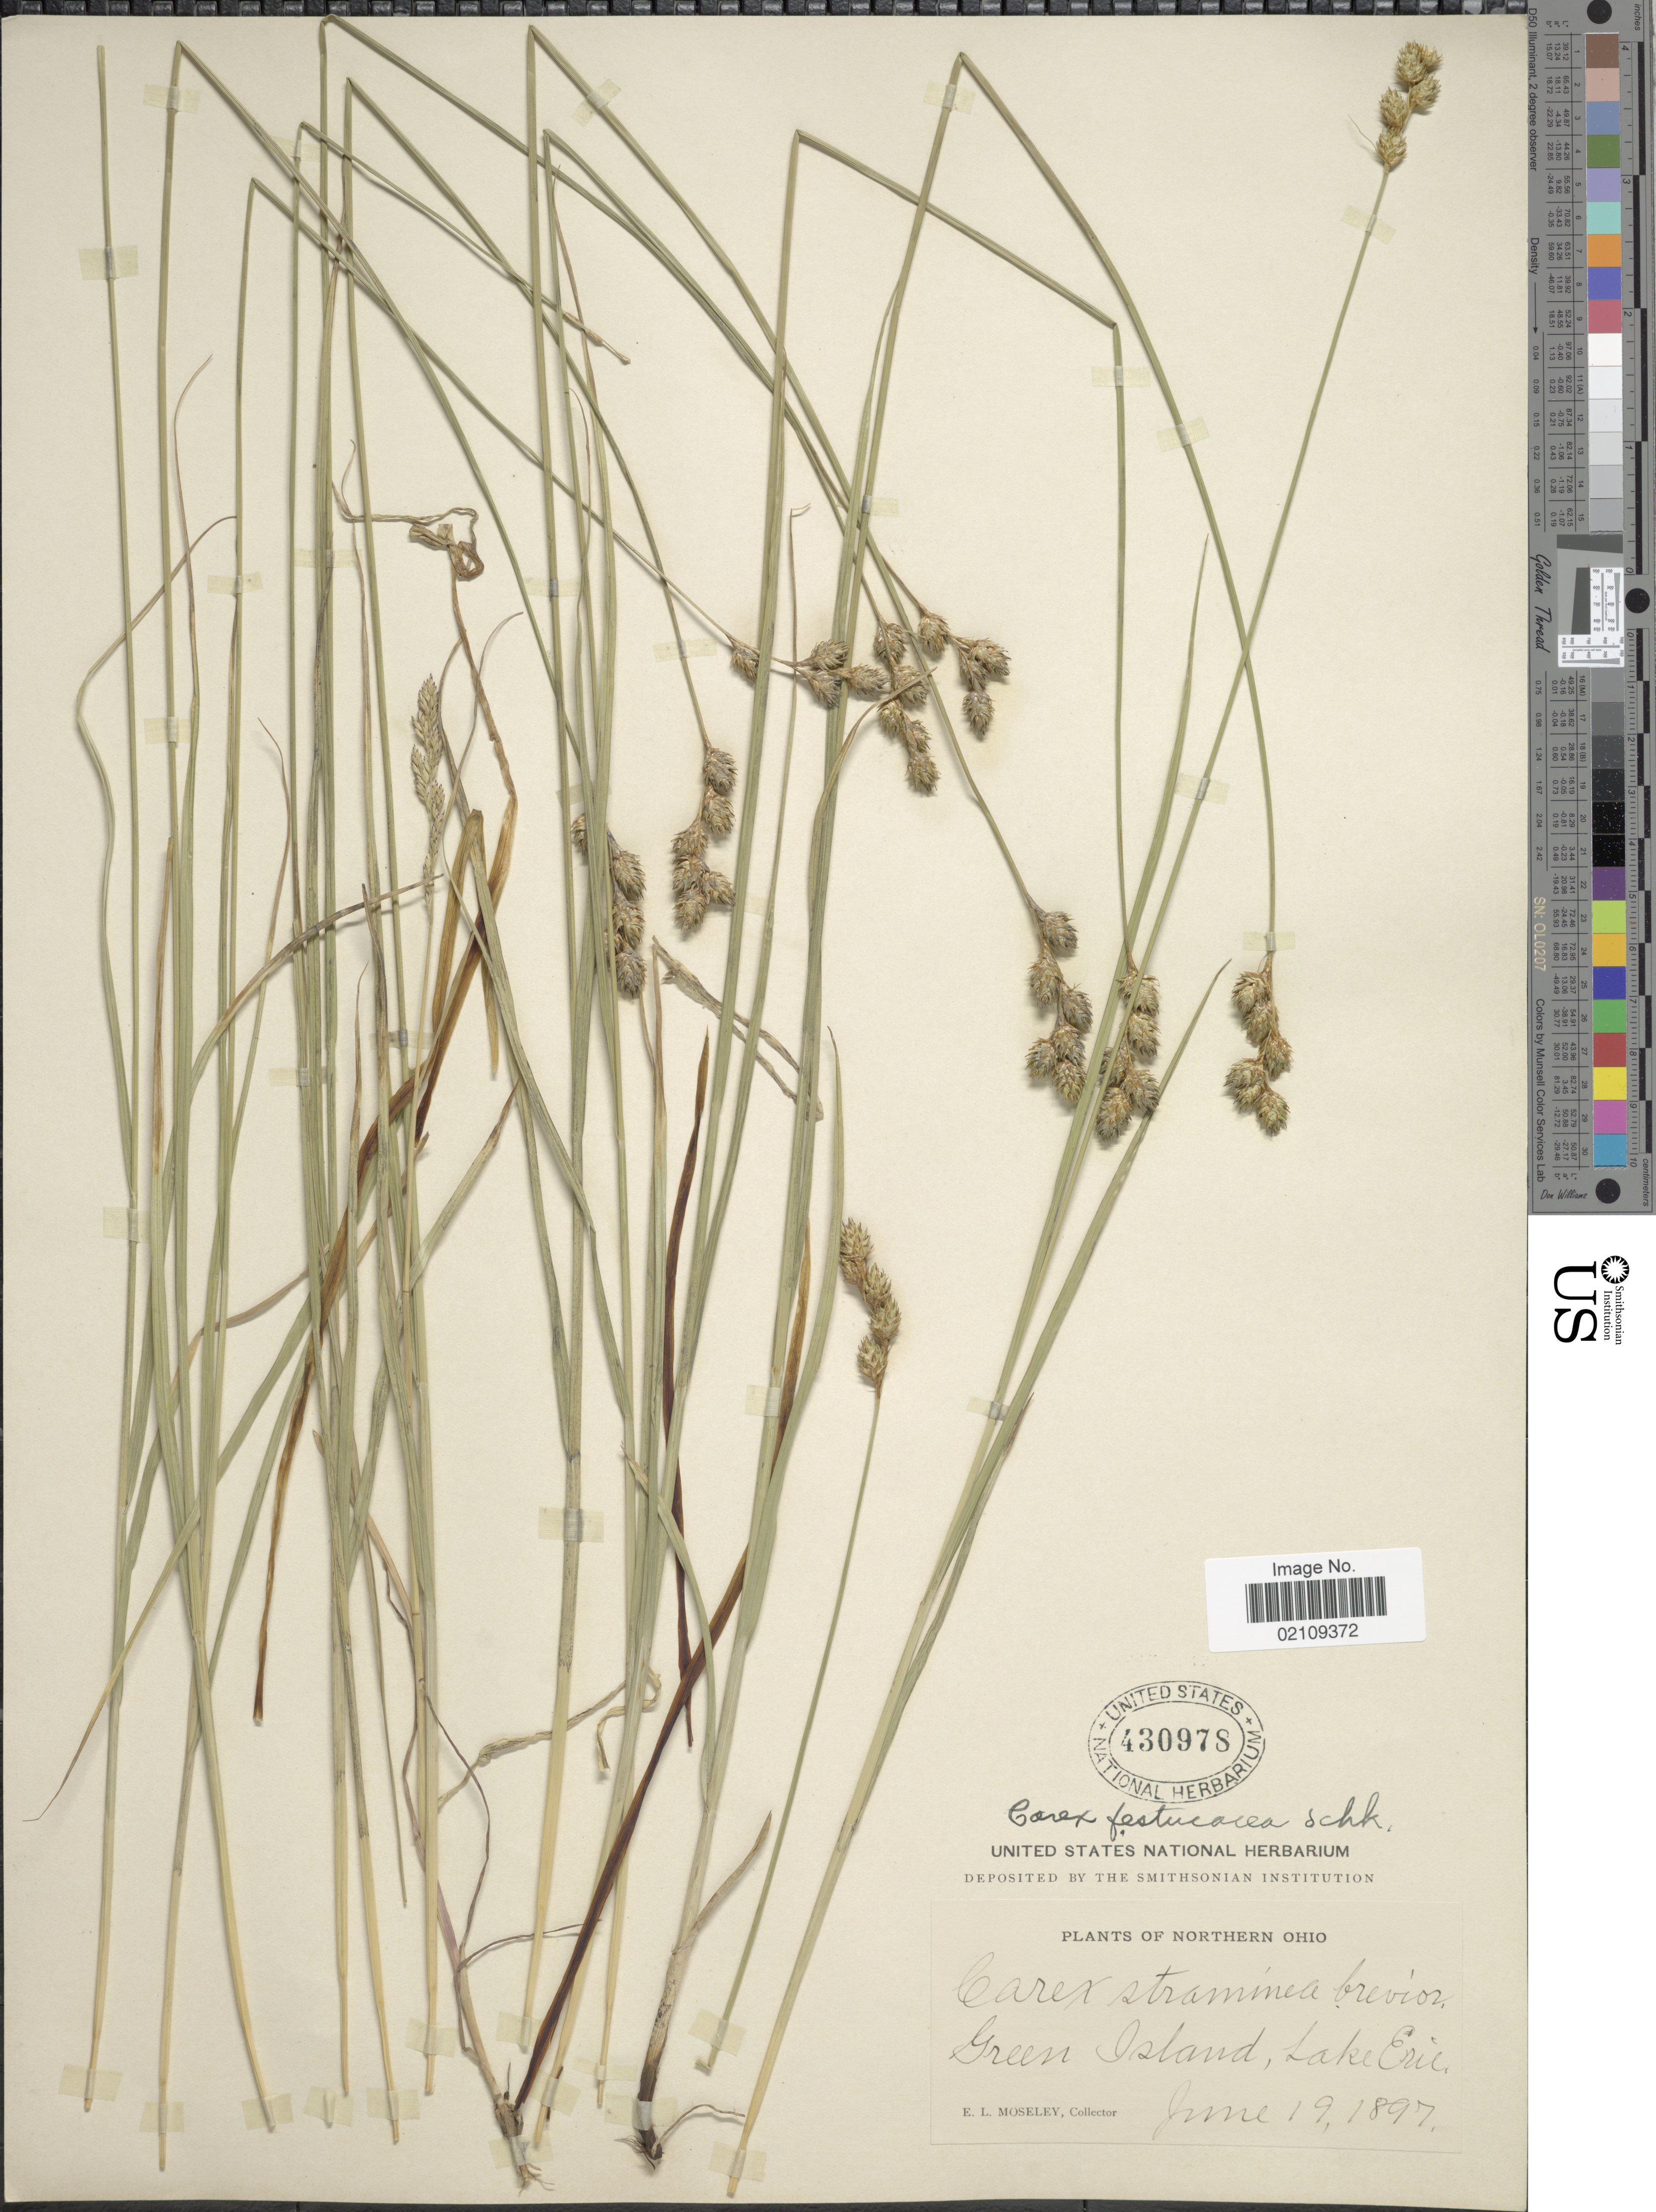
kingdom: Plantae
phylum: Tracheophyta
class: Liliopsida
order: Poales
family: Cyperaceae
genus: Carex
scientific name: Carex festucacea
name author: Willd.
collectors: E. Moseley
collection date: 1897-06-19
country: United States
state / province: Ohio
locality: Northern Ohio, Green Island, Lake Erie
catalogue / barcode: US 430978